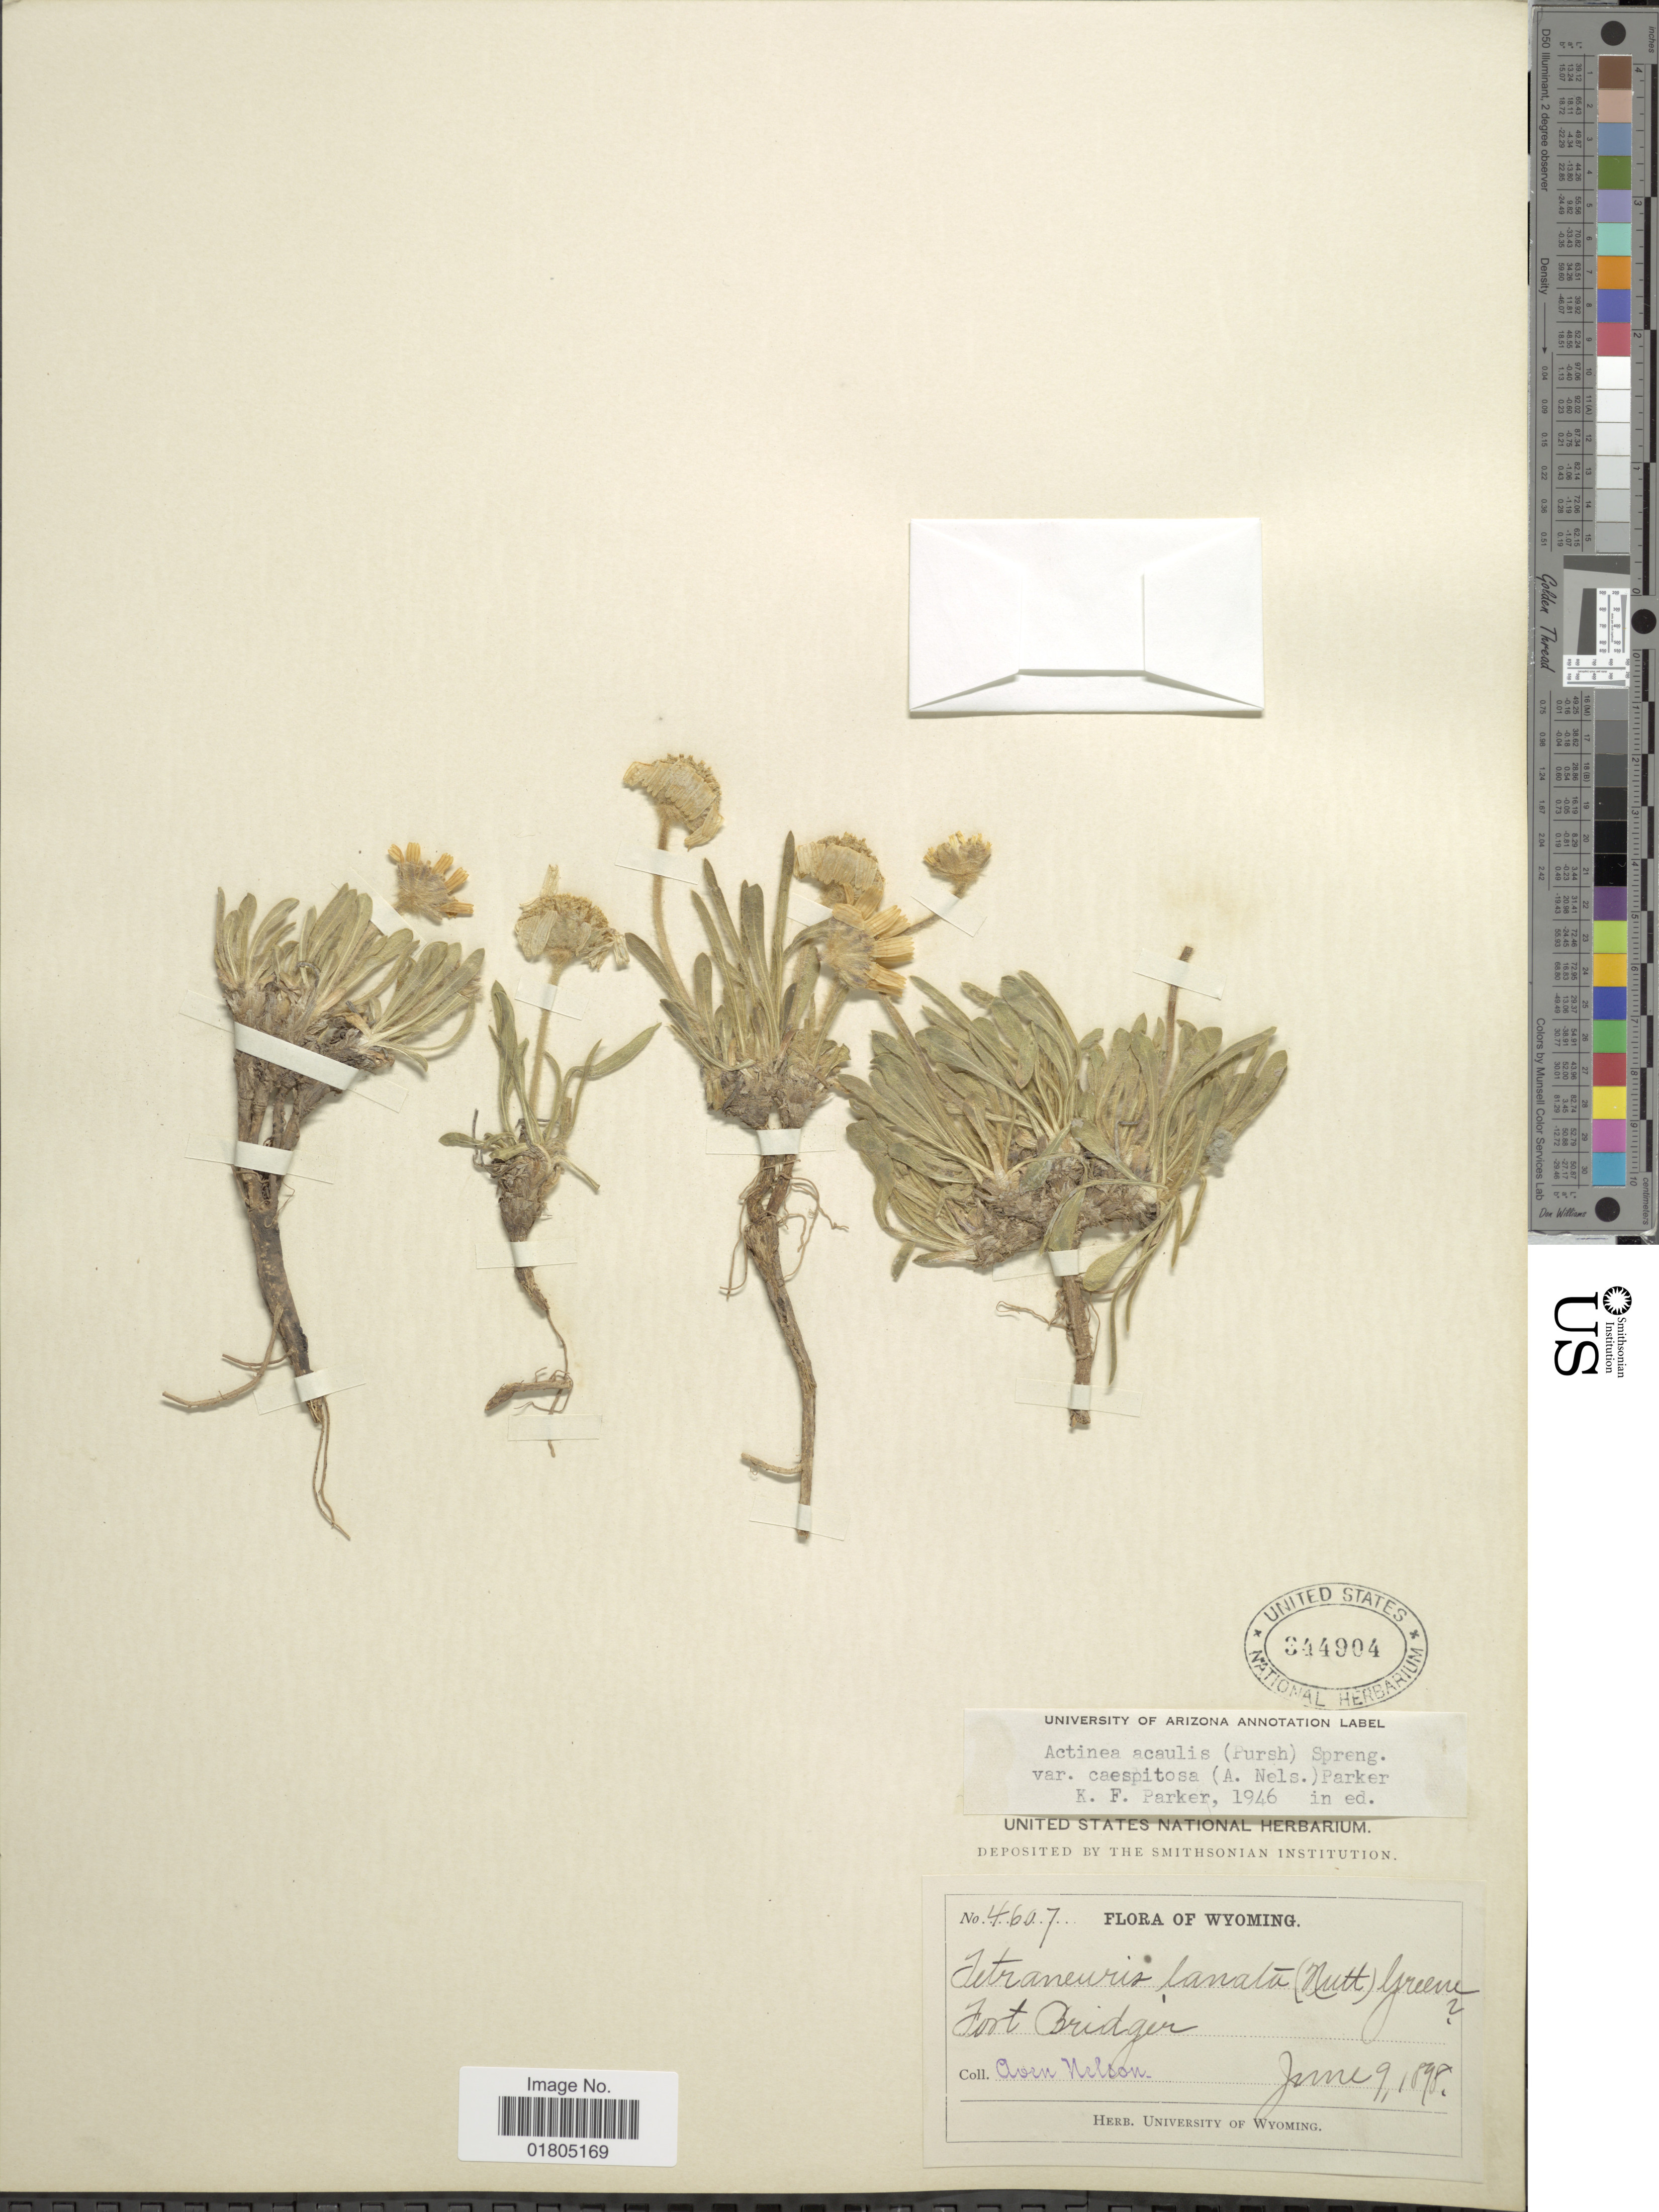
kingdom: Plantae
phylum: Tracheophyta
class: Magnoliopsida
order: Asterales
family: Asteraceae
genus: Actinea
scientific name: Actinea acaulis var. caespitosa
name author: (A. Nelson) K.F. Parker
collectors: A. Nelson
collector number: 4607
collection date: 1898-06-09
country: United States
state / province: Wyoming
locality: Fort Bridger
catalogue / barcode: US 344904